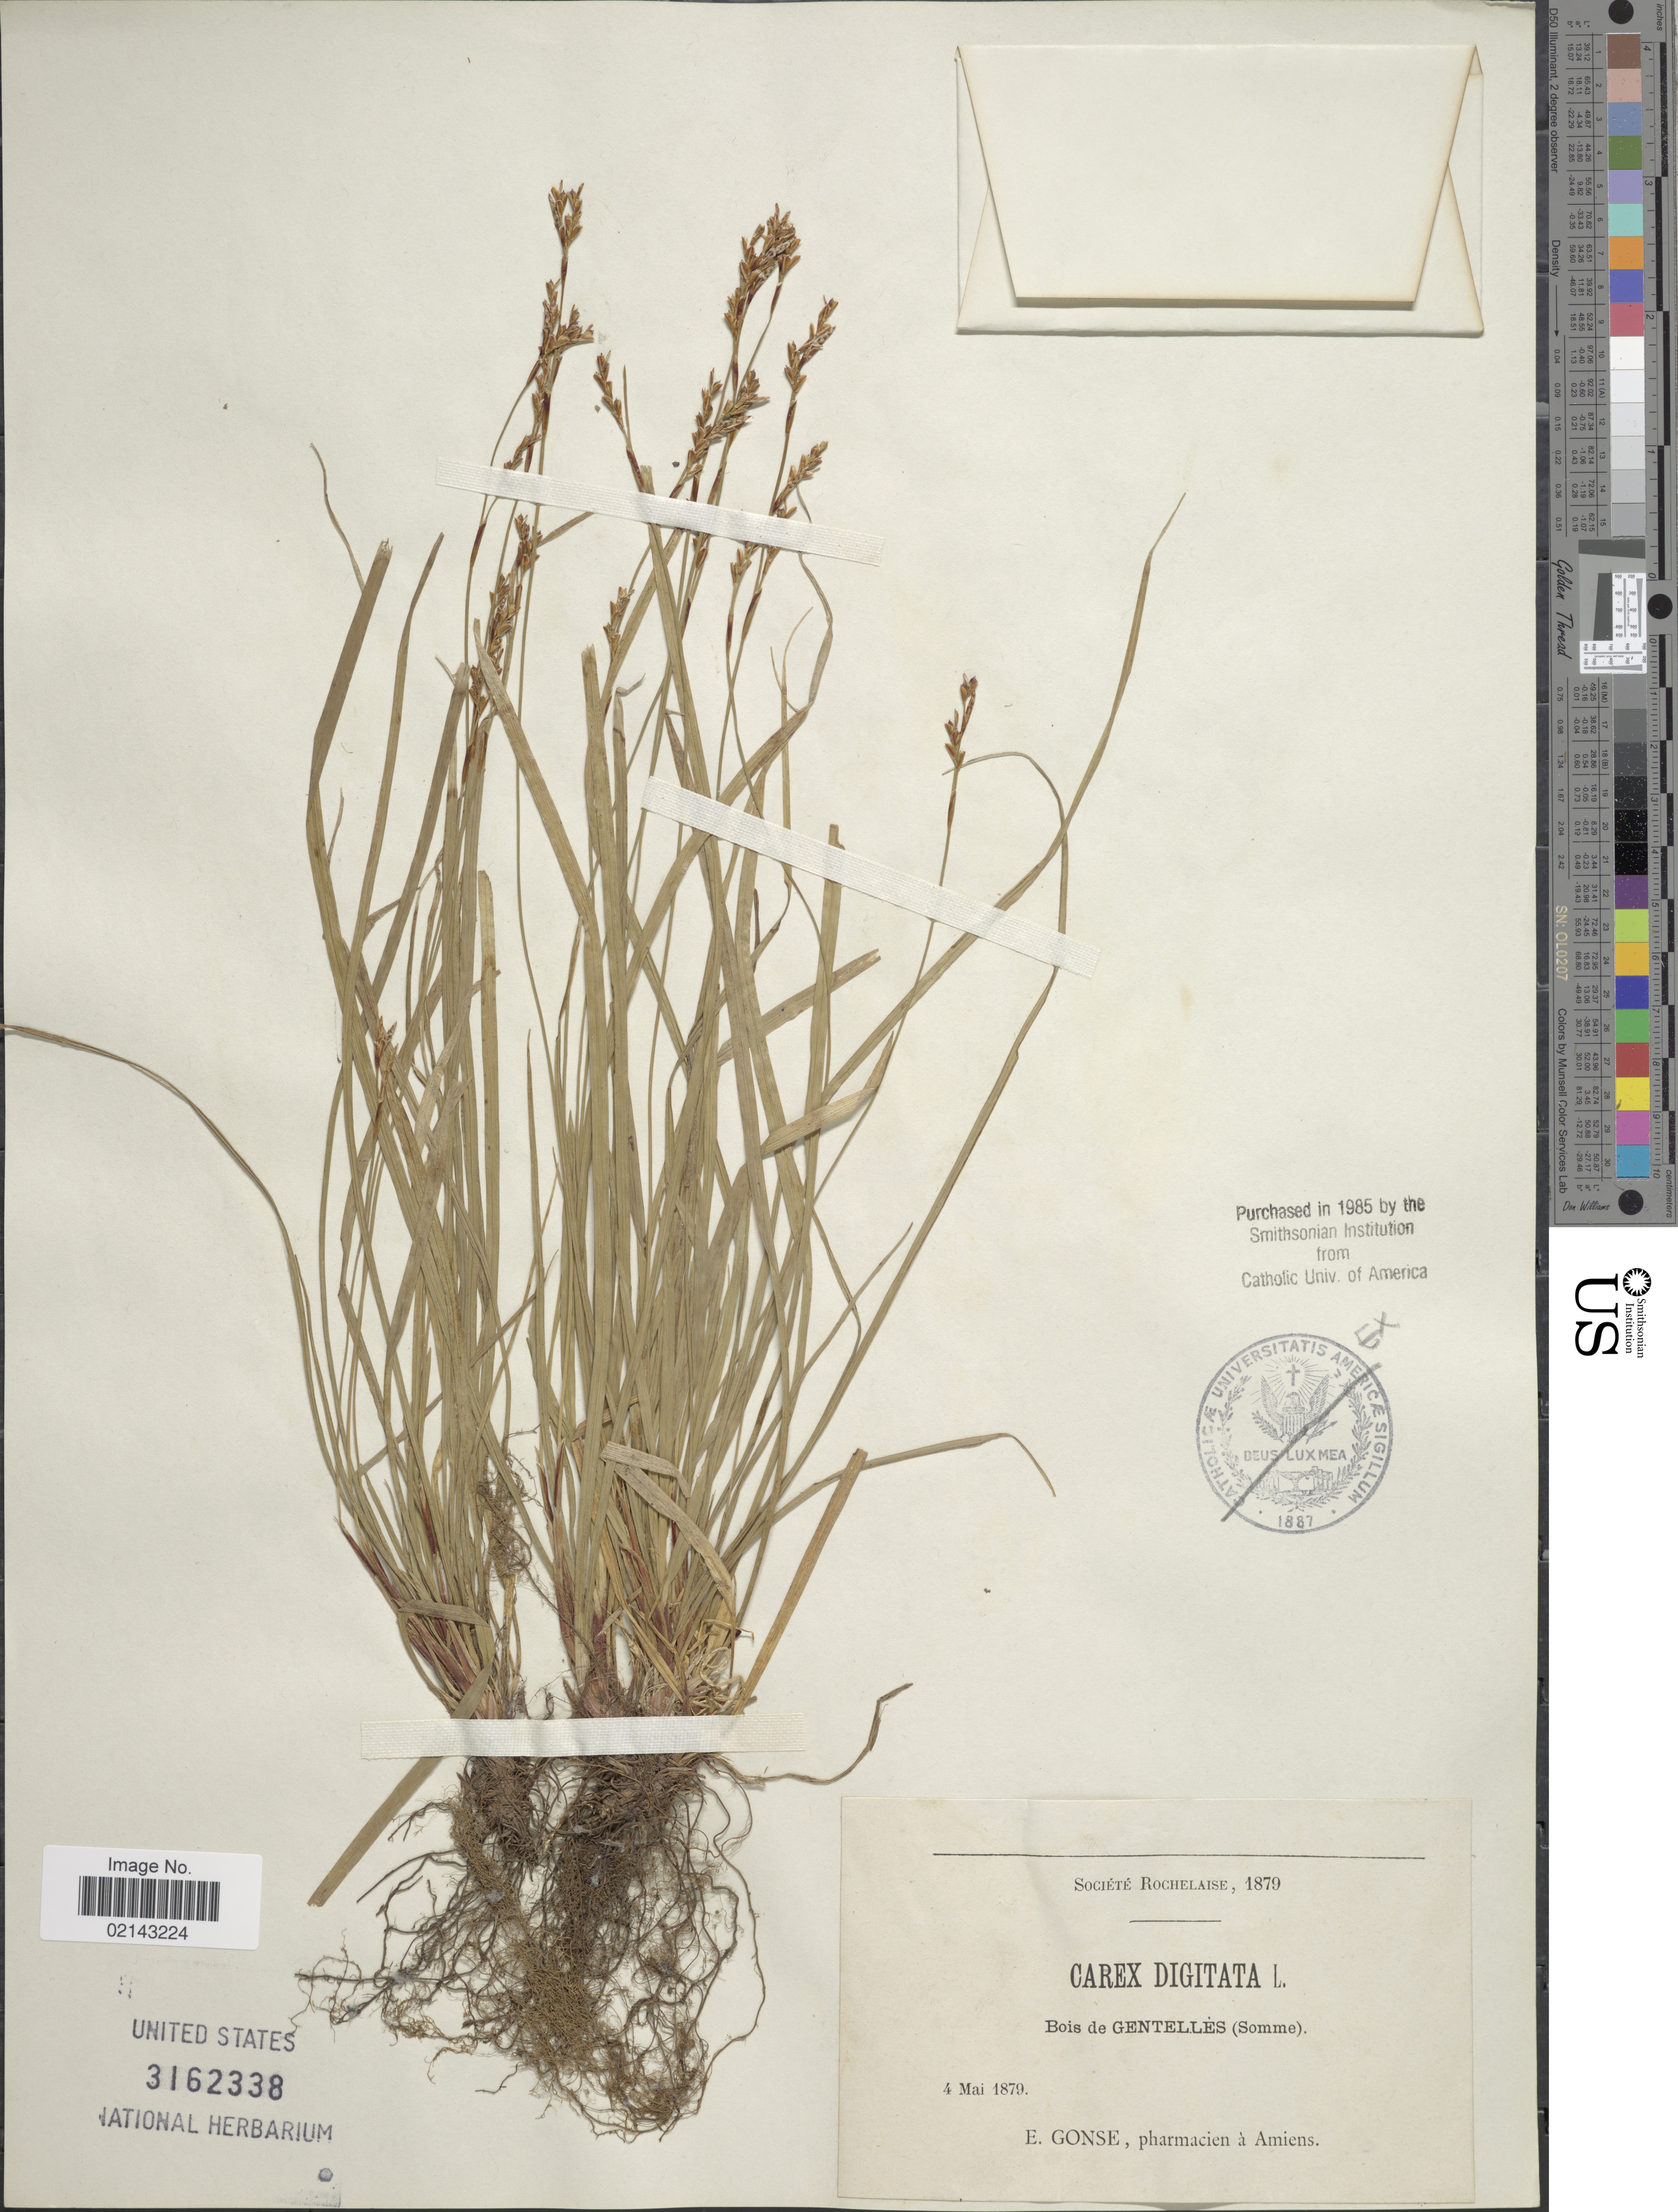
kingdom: Plantae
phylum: Tracheophyta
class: Liliopsida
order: Poales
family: Cyperaceae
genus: Carex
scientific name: Carex digitata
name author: L.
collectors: E. Gonse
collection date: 1879-05-04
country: France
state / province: Hauts-de-France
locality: Bois de Gentellés (Somme)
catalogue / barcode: US 3162338